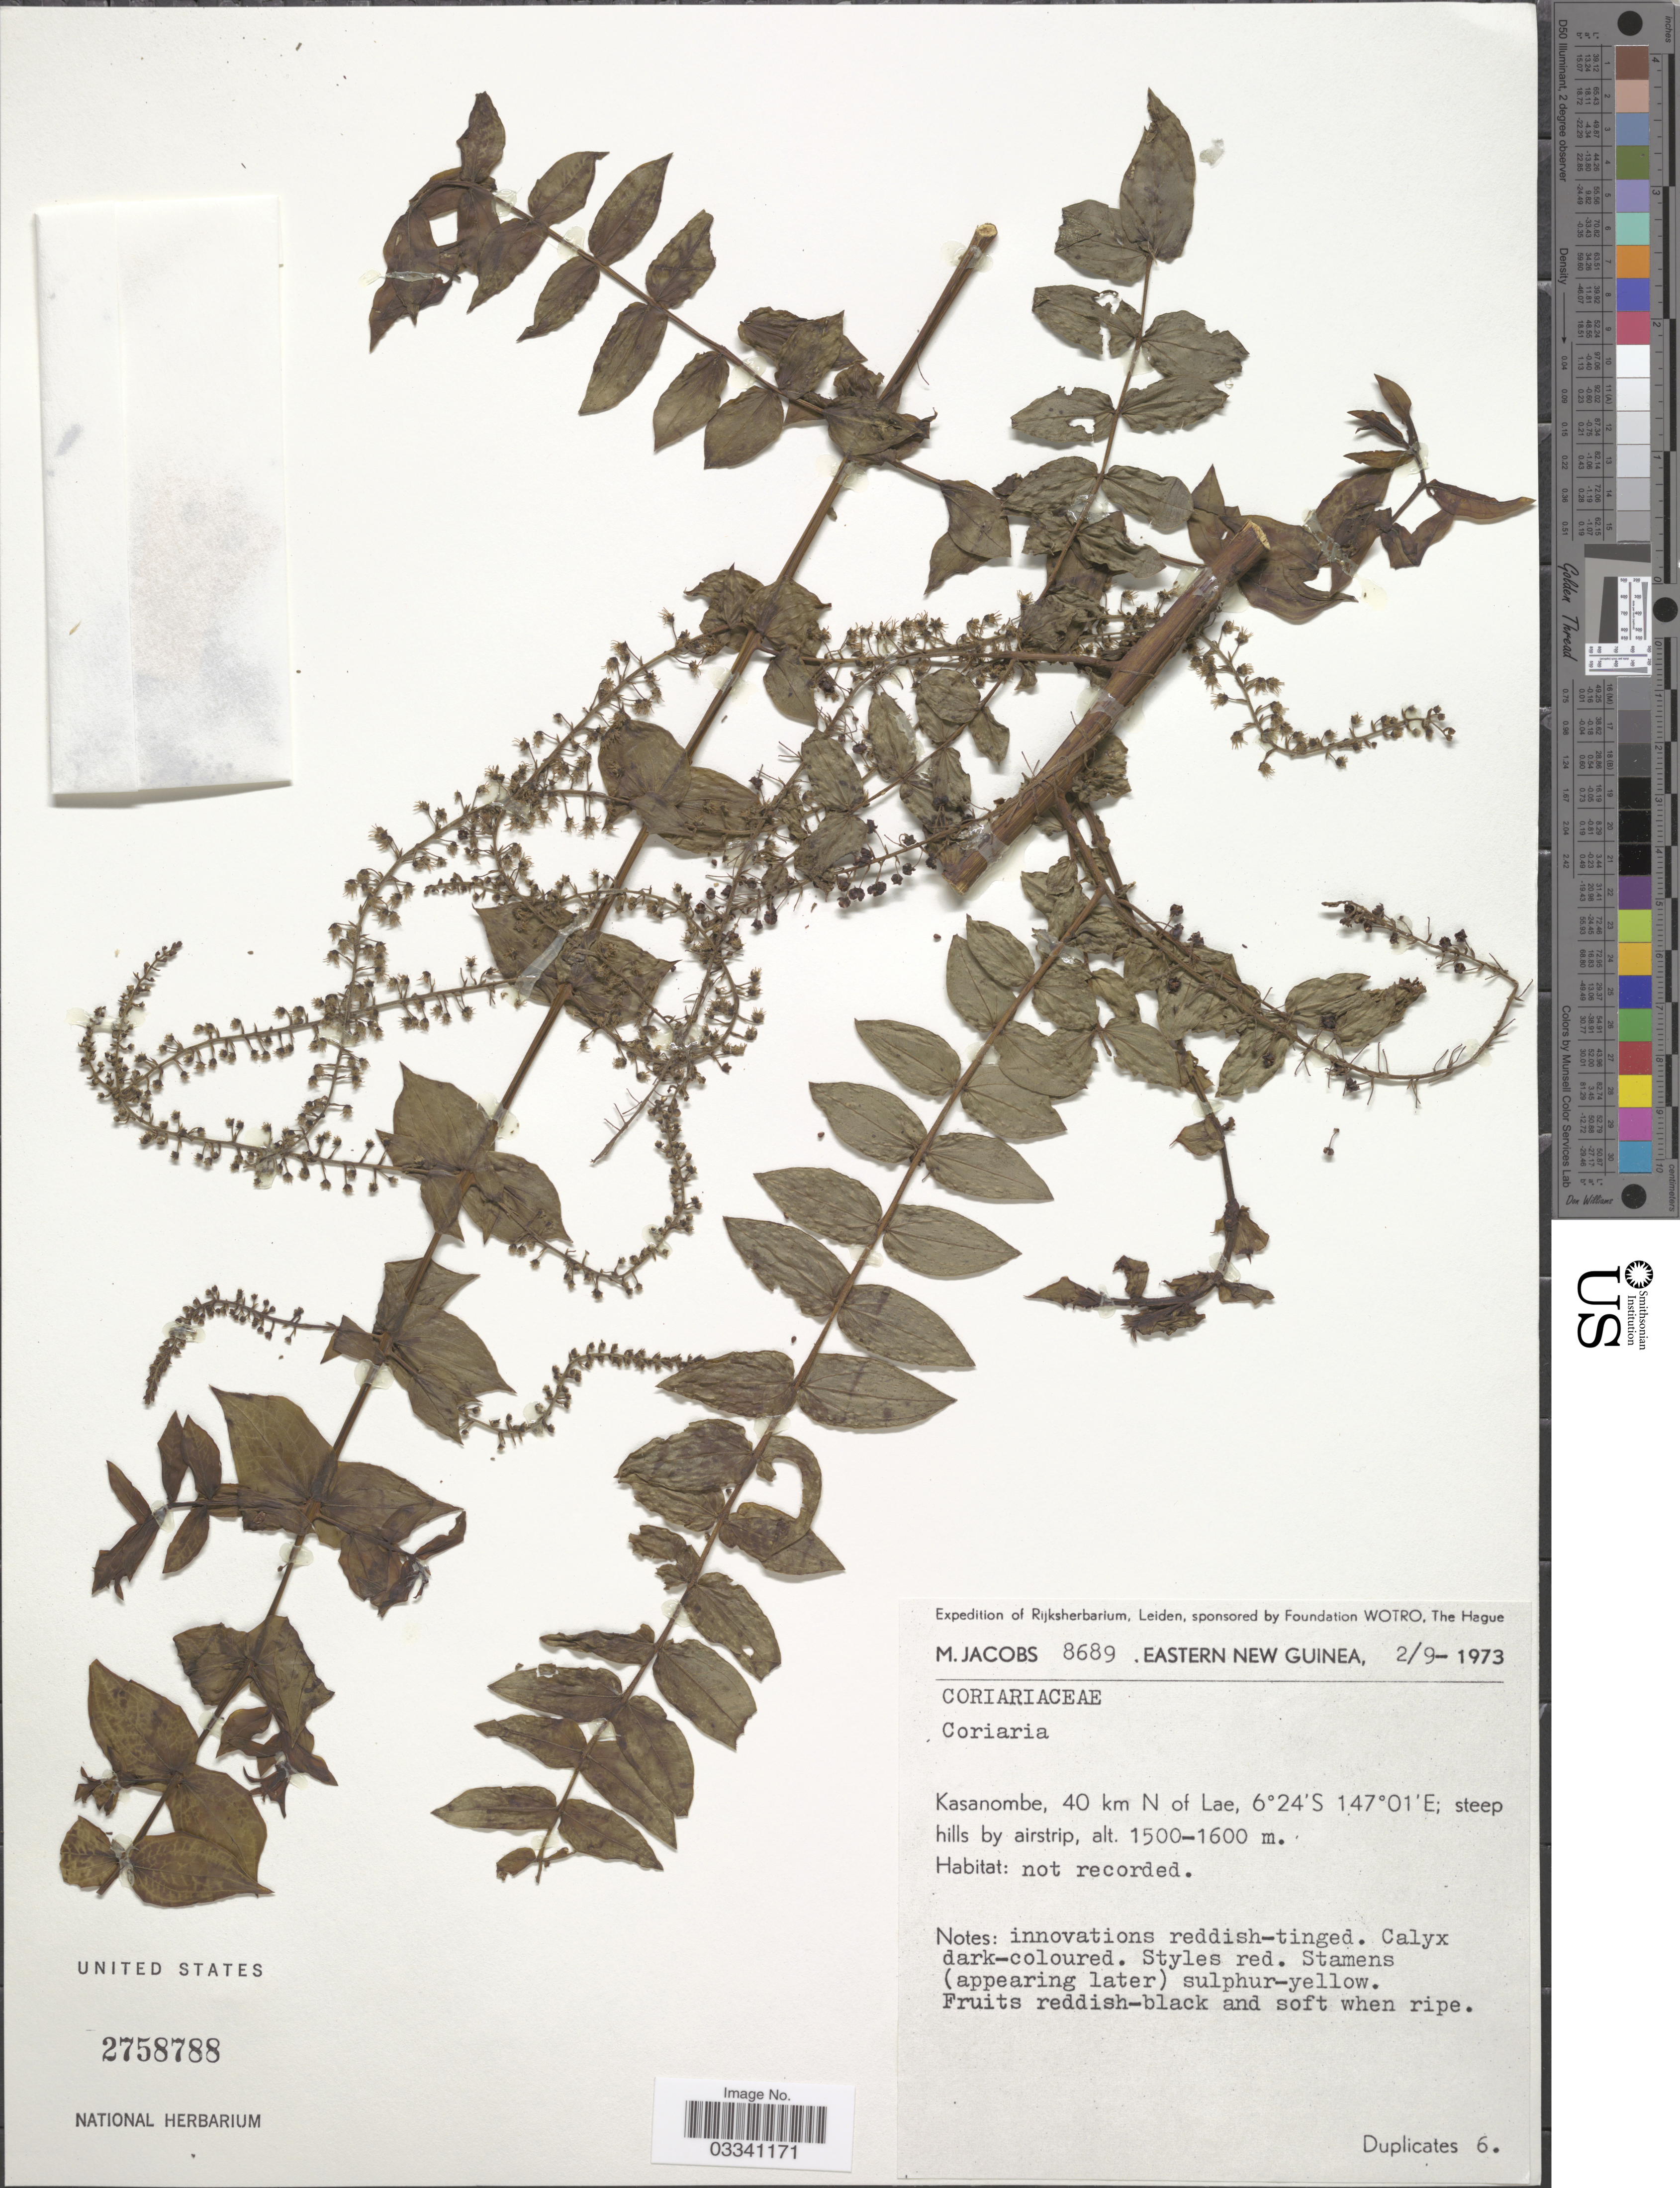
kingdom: Plantae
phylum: Tracheophyta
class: Magnoliopsida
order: Cucurbitales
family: Coriariaceae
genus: Coriaria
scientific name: Coriaria ruscifolia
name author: L.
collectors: M. Jacobs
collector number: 8689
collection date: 1973-09-02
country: Papua New Guinea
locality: Eastern New Guinea. Kasanombe, 40 km N of Lae.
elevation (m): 1500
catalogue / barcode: US 2758788